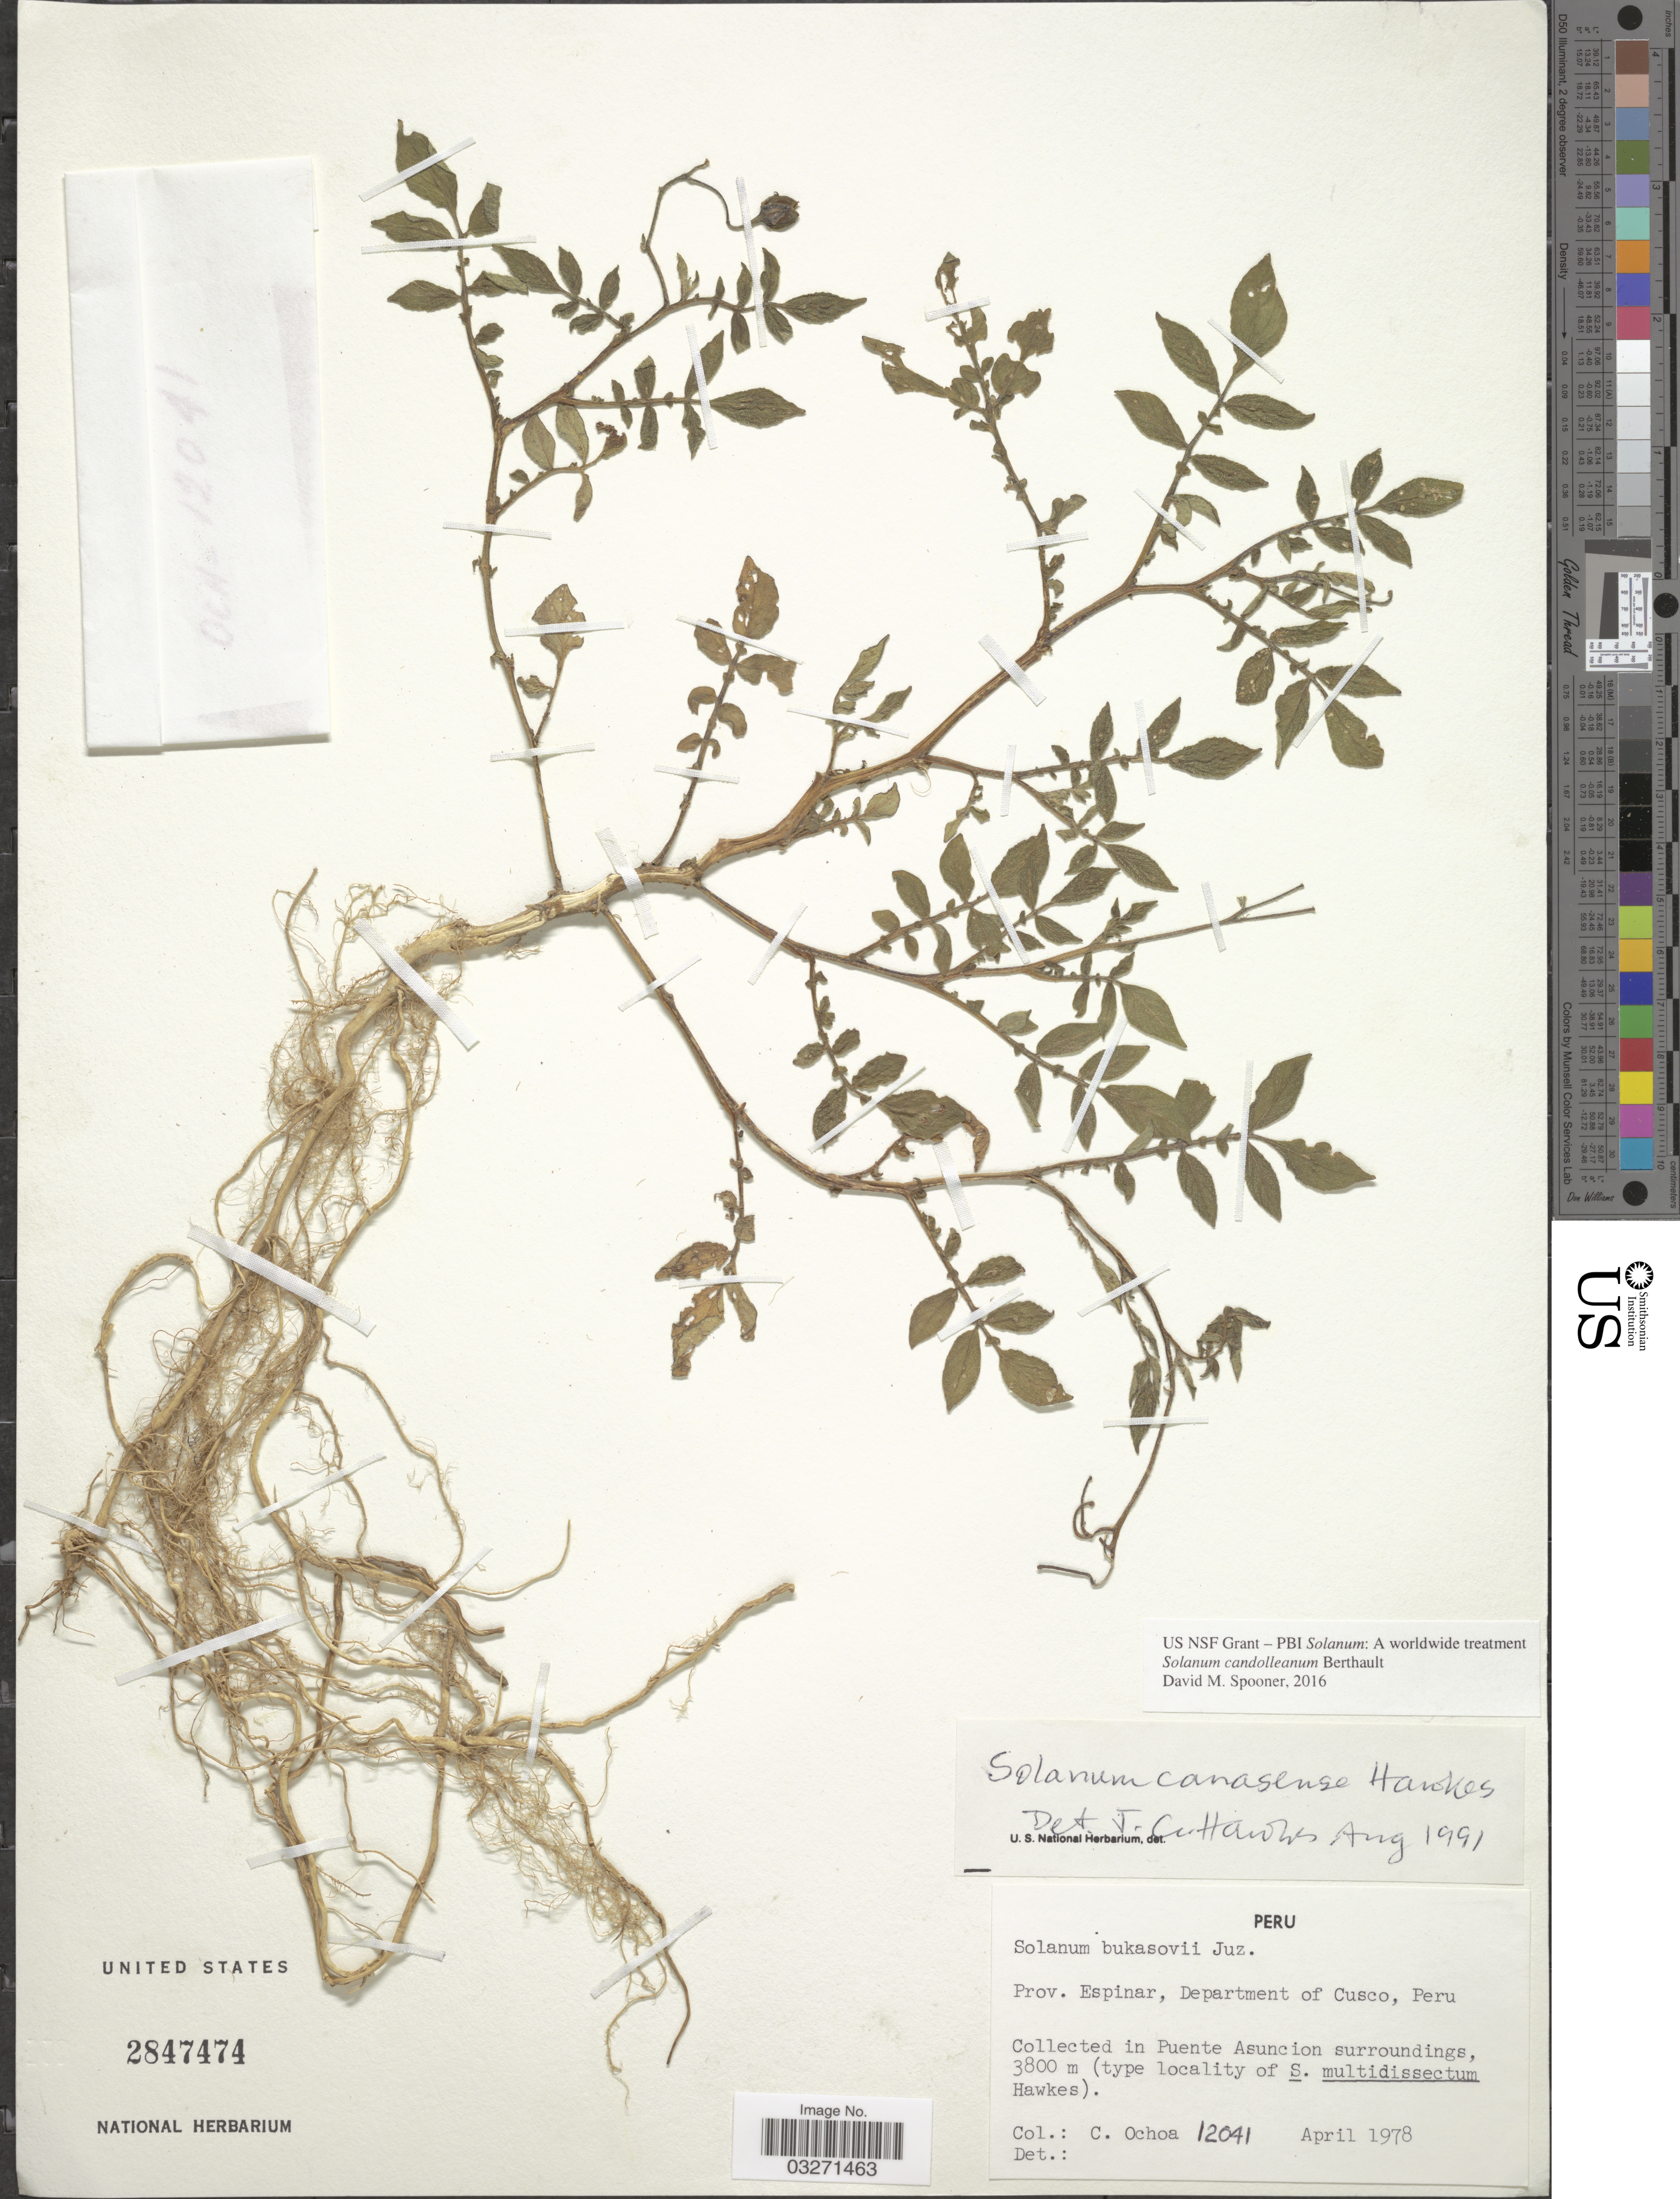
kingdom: Plantae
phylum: Tracheophyta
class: Magnoliopsida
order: Solanales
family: Solanaceae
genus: Solanum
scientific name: Solanum candolleanum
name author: Berthault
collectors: C. Ochoa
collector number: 12041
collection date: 1978-04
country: Peru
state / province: Cusco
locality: Department of Cusco. Puente Asuncion surroundings.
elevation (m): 3800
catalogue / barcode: US 2847474